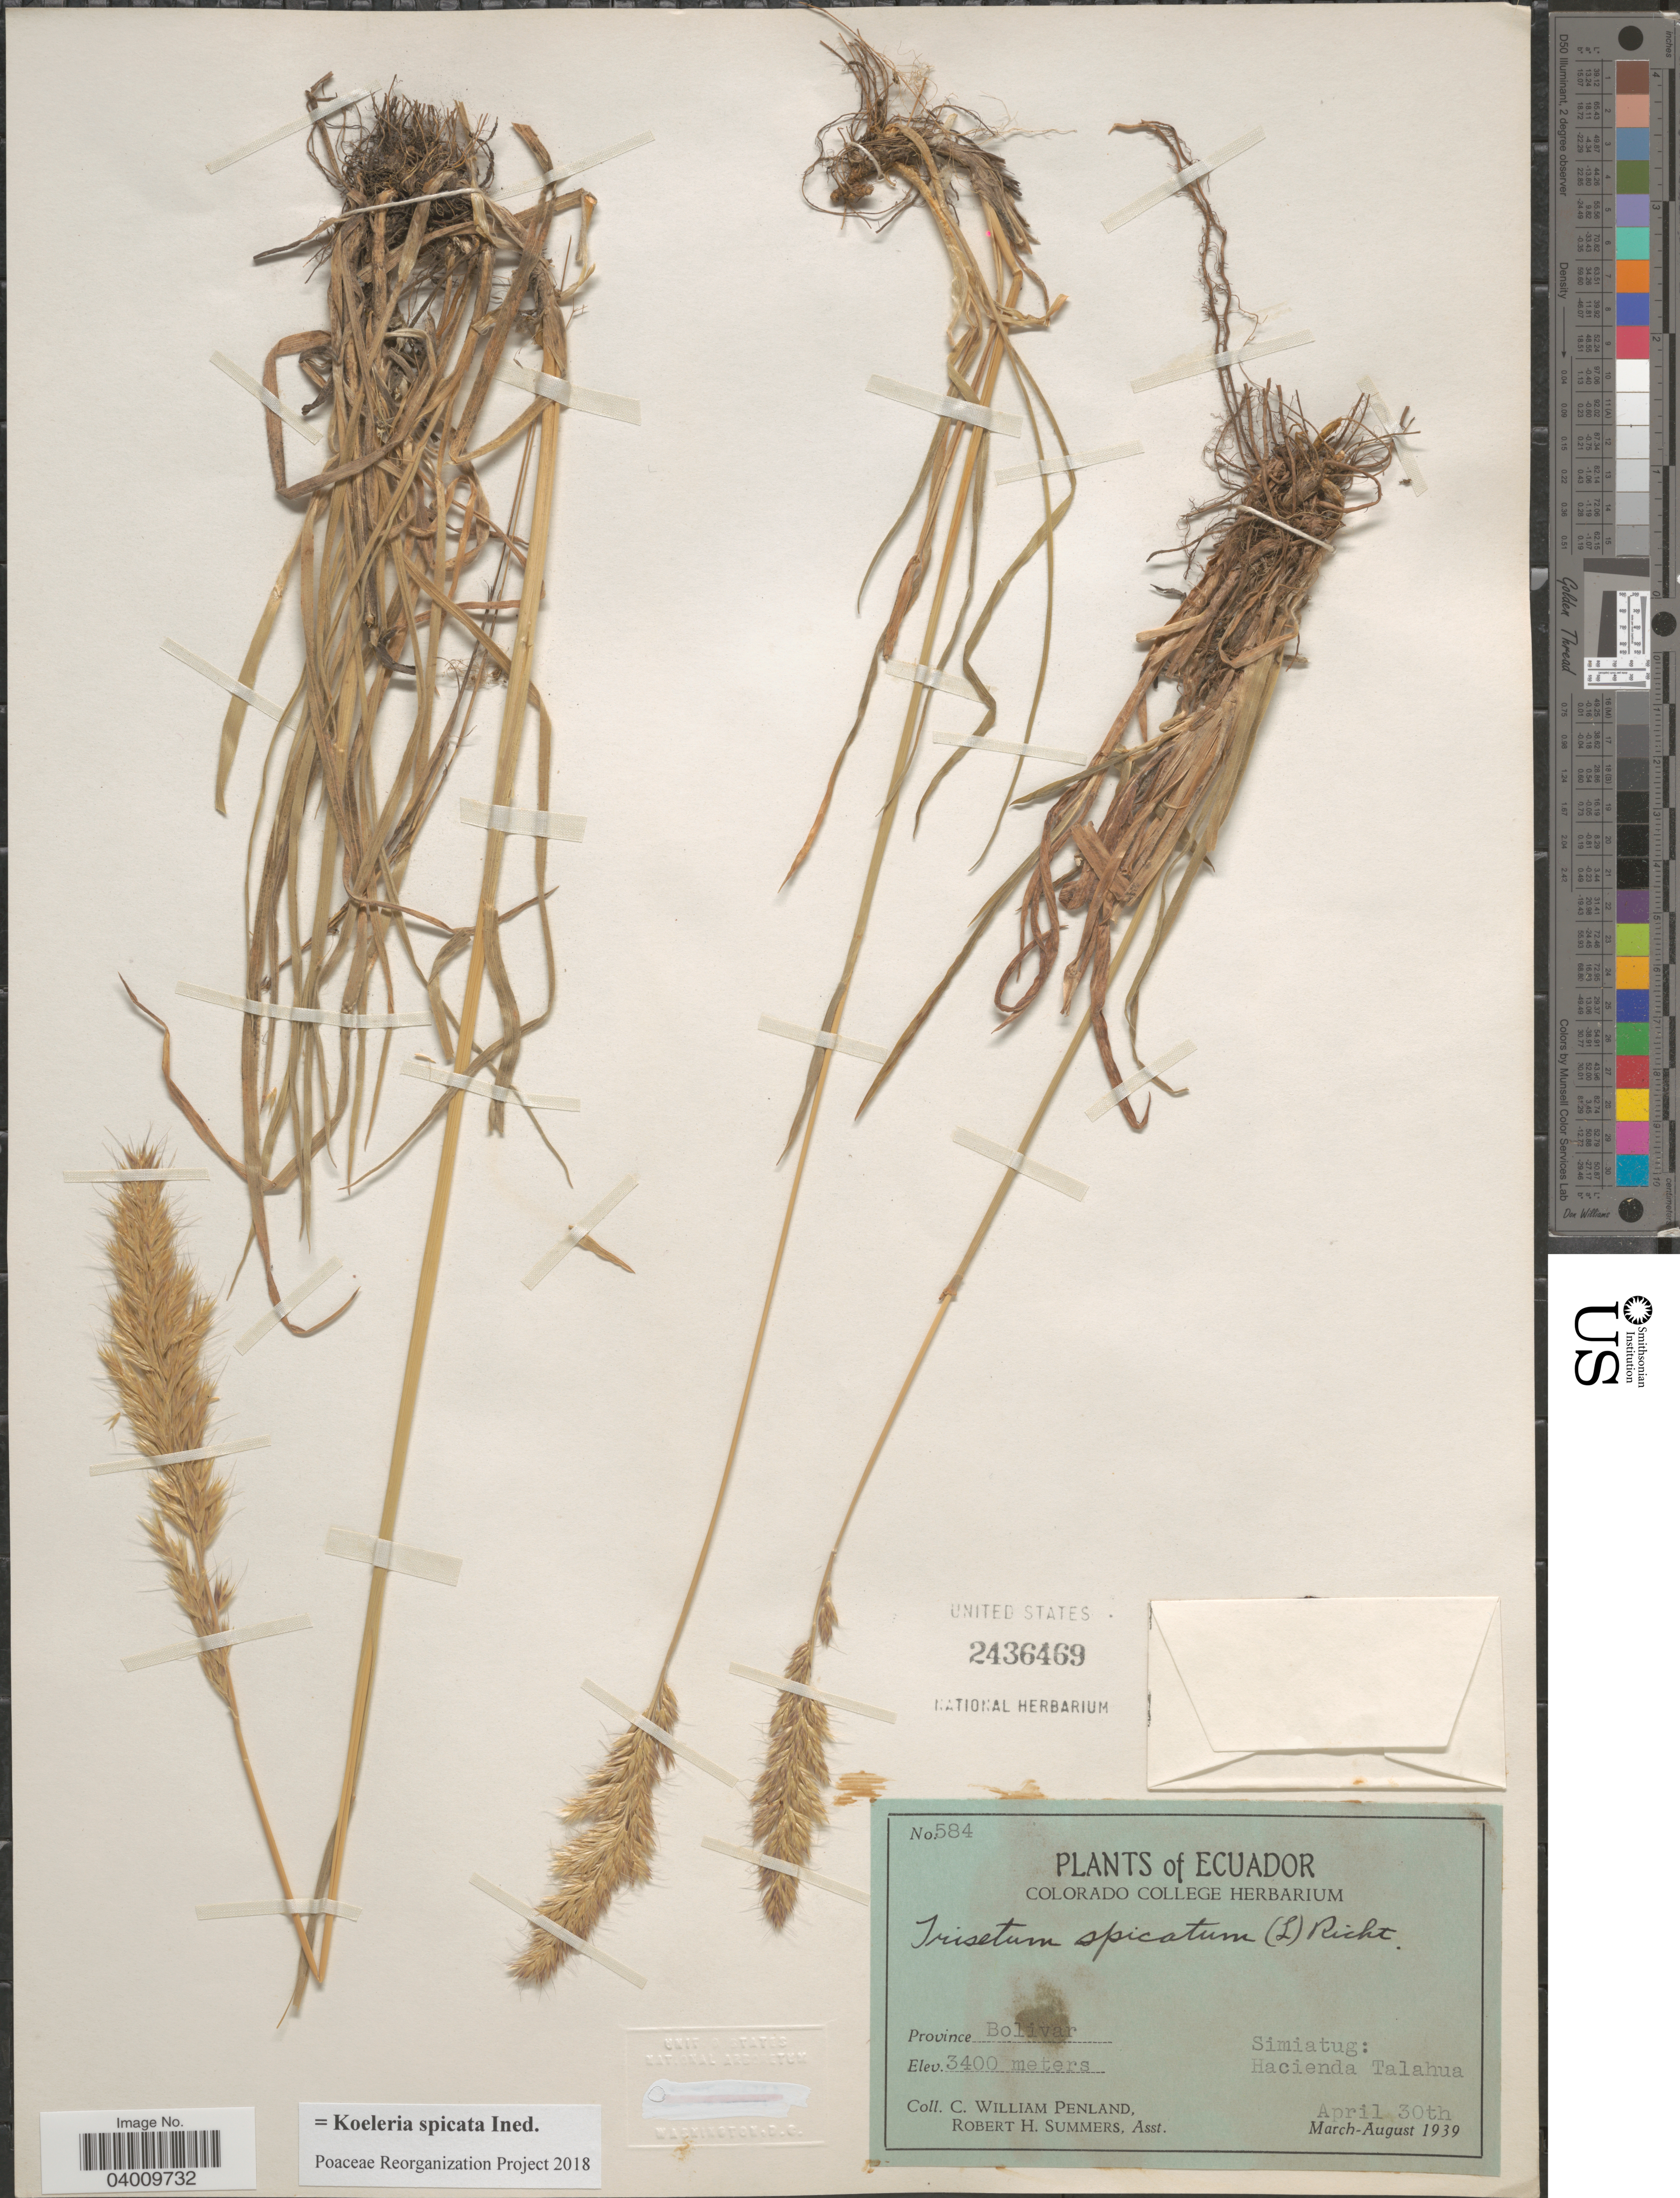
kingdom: Plantae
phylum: Tracheophyta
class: Liliopsida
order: Poales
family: Poaceae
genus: Koeleria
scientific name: Koeleria spicata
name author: (L.) Barberá et al.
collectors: C. W. Penland & R. Summers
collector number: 584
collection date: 1939-04-30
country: Ecuador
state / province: Bolívar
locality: Simiatug: Hacienda Talahua.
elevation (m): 3400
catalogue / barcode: US 2436469